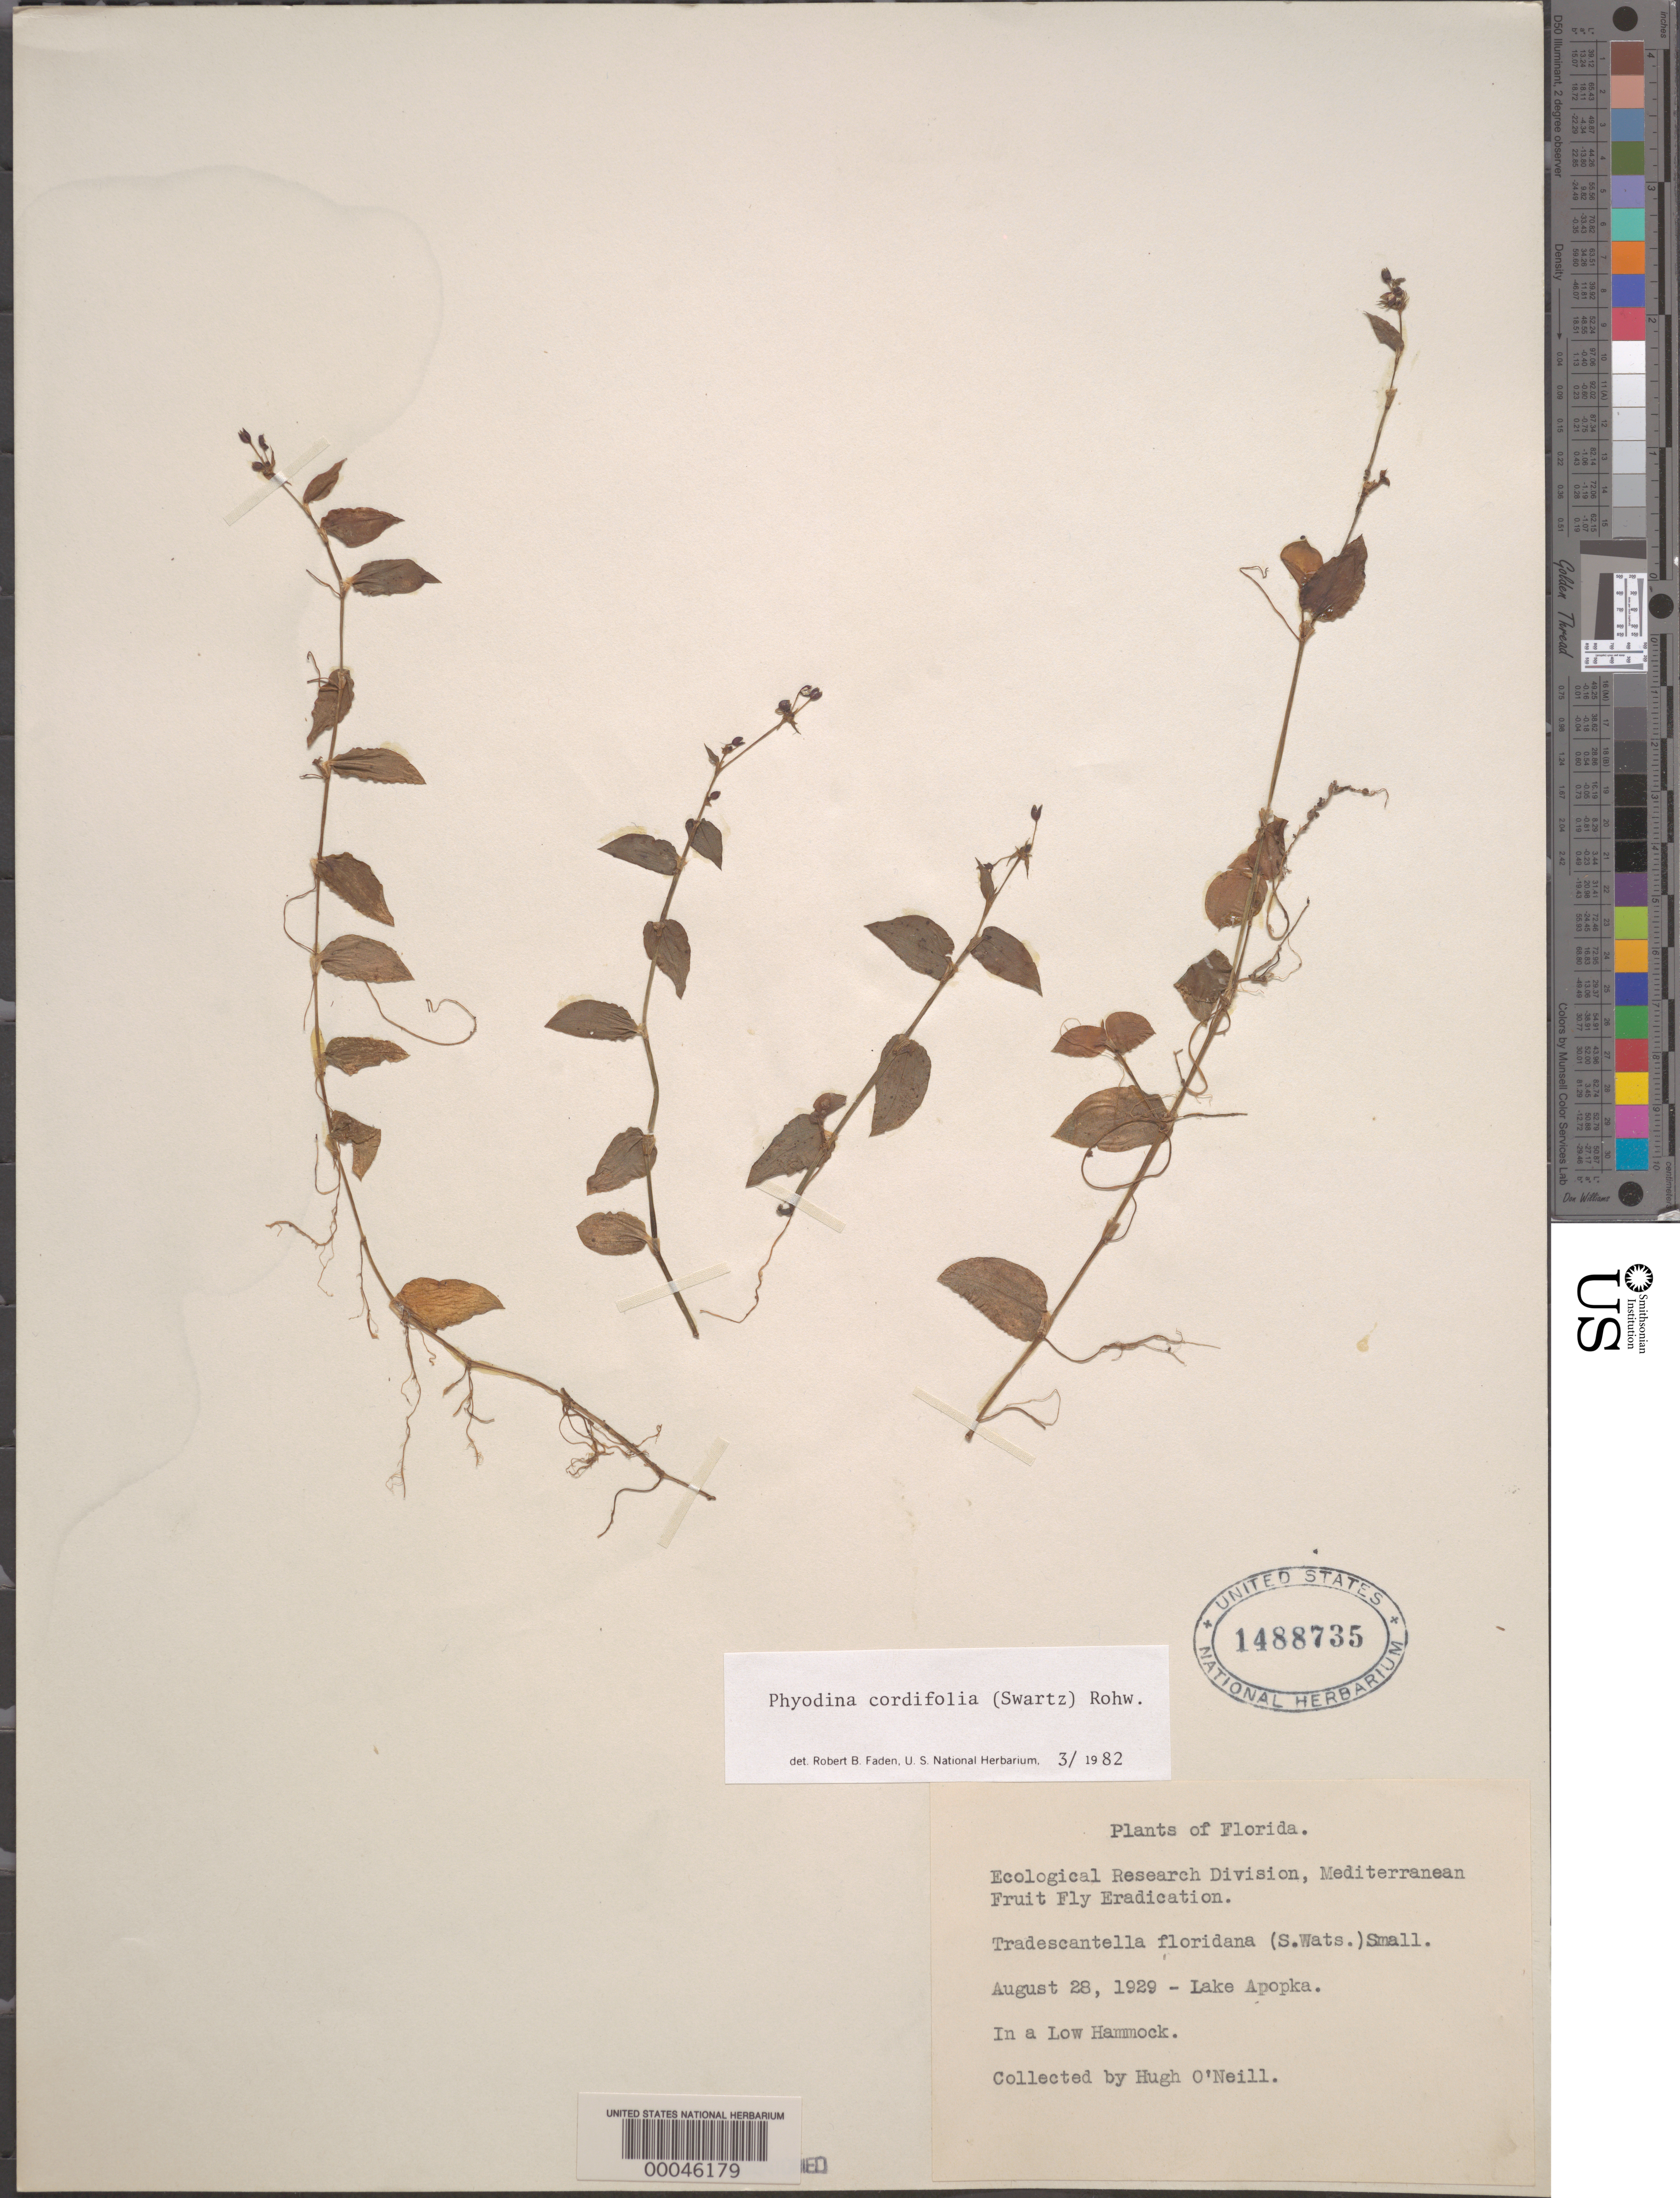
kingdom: Plantae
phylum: Tracheophyta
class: Liliopsida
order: Commelinales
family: Commelinaceae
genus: Callisia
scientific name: Callisia cordifolia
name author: (Sw.) E.S. Anderson & Woodson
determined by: Faden, Robert B., (US), Smithsonian Institution - National Museum of Natural History (UNITED STATES)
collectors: H. O'Neill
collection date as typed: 28 Aug 1929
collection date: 1929-08-28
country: United States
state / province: Florida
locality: Lake apopka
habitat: Low hammock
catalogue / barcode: US 1488735